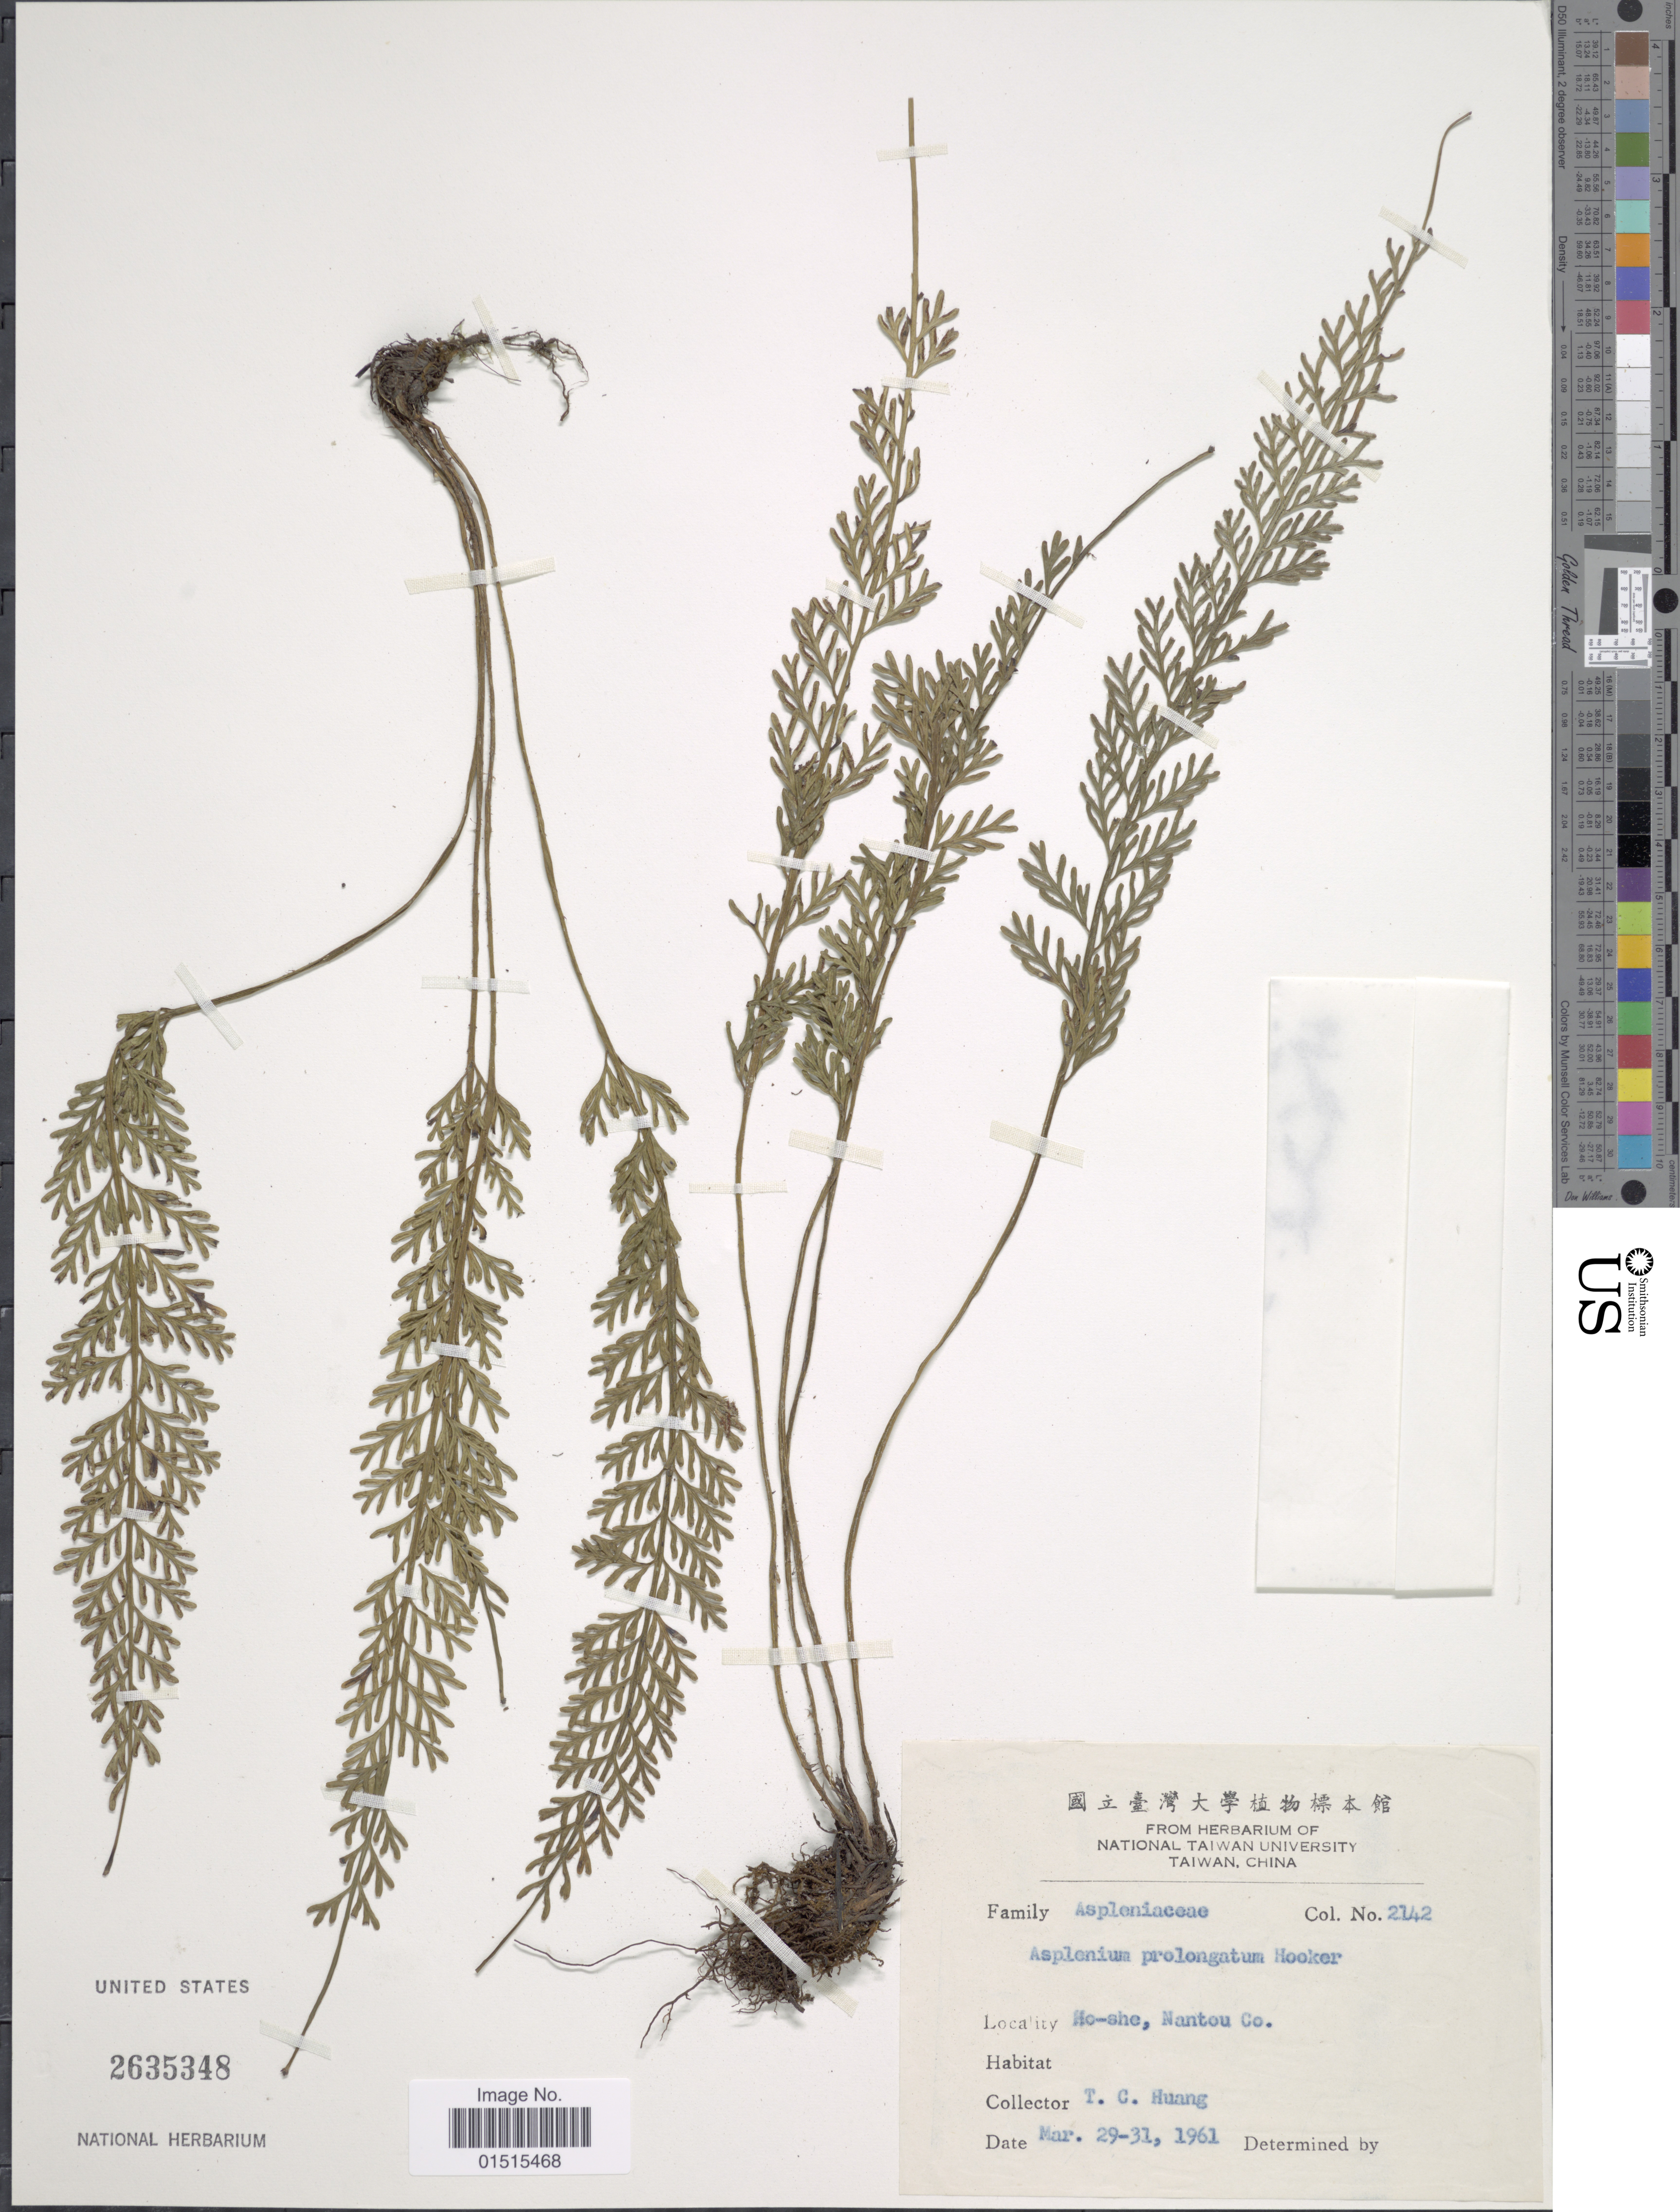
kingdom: Plantae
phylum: Tracheophyta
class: Polypodiopsida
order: Polypodiales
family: Aspleniaceae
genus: Asplenium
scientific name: Asplenium prolongatum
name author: Hook.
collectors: T. Huang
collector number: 2142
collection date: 1961-03-29/1961-03-31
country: Taiwan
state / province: Nantou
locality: Ho-she. nantou Co.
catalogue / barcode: US 2635348